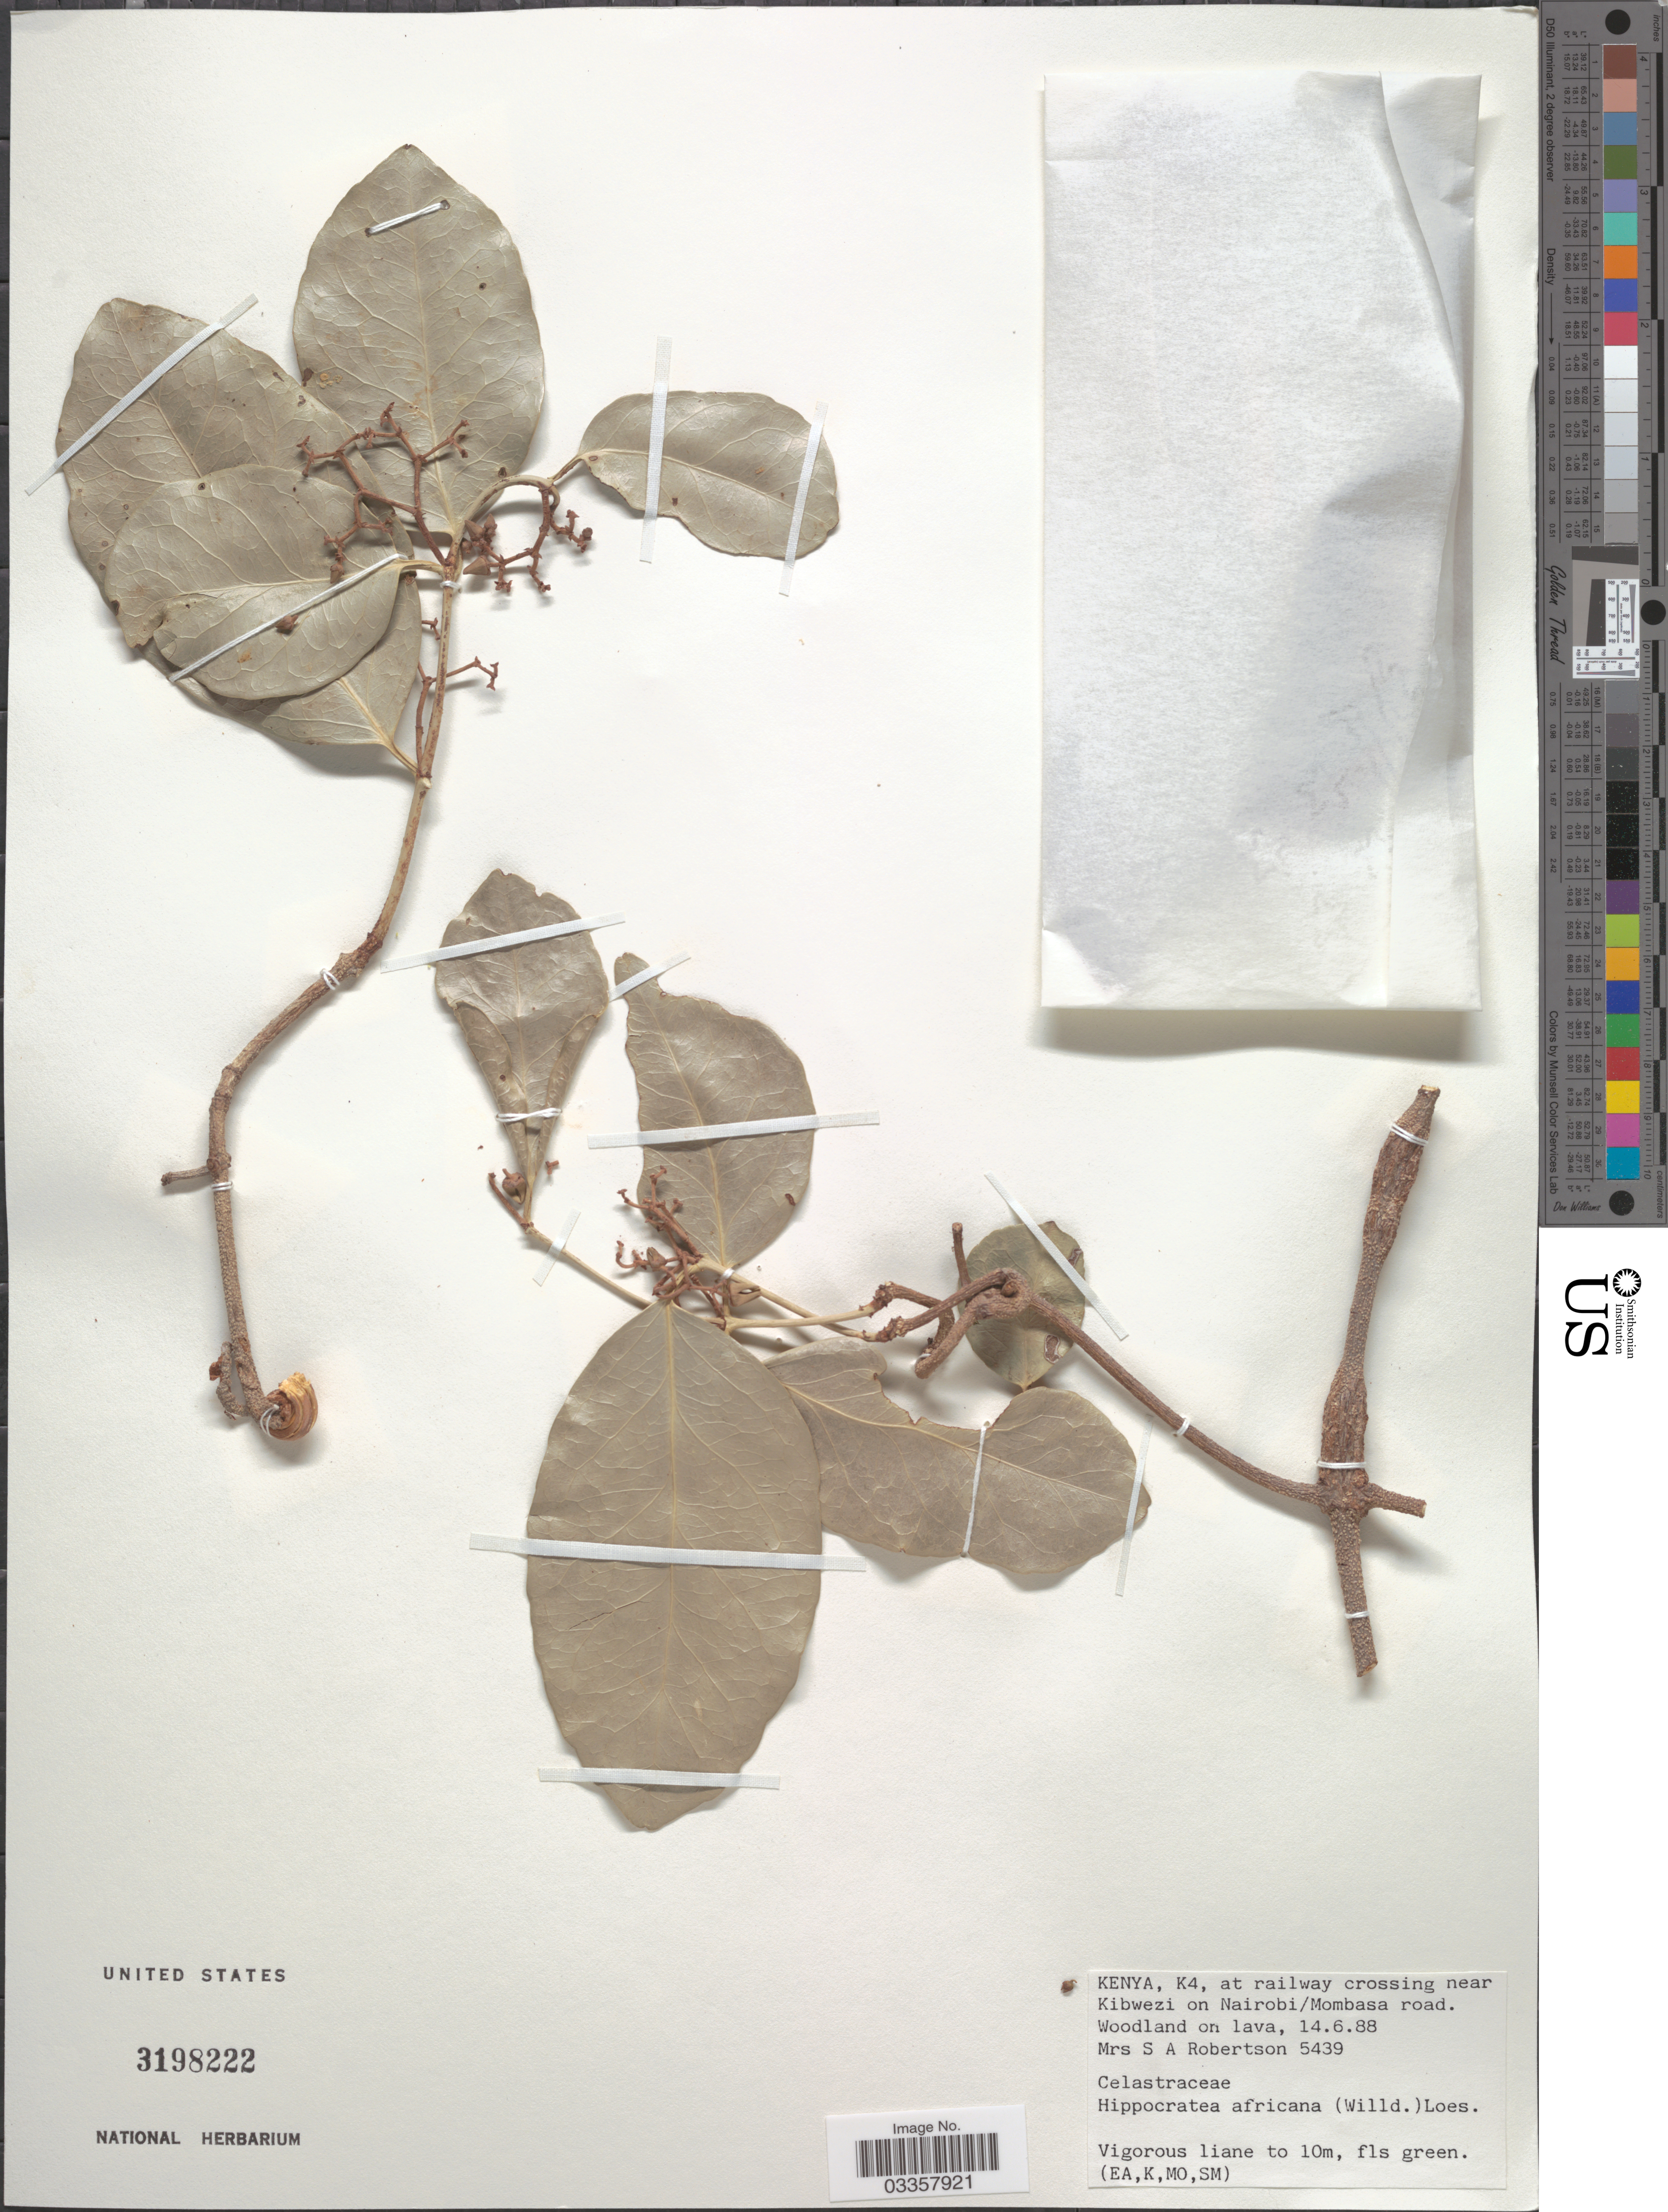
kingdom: Plantae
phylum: Tracheophyta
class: Magnoliopsida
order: Celastrales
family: Celastraceae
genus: Loeseneriella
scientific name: Loeseneriella africana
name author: (Willd.) R. Wilczek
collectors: S. Robertson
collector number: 5439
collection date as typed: Transcribed d/m/y: 14/6/88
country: Kenya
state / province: Mombasa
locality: K4, at railway crossing near Kibwezi on Nairobi/Mombasa road.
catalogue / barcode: US 3198222